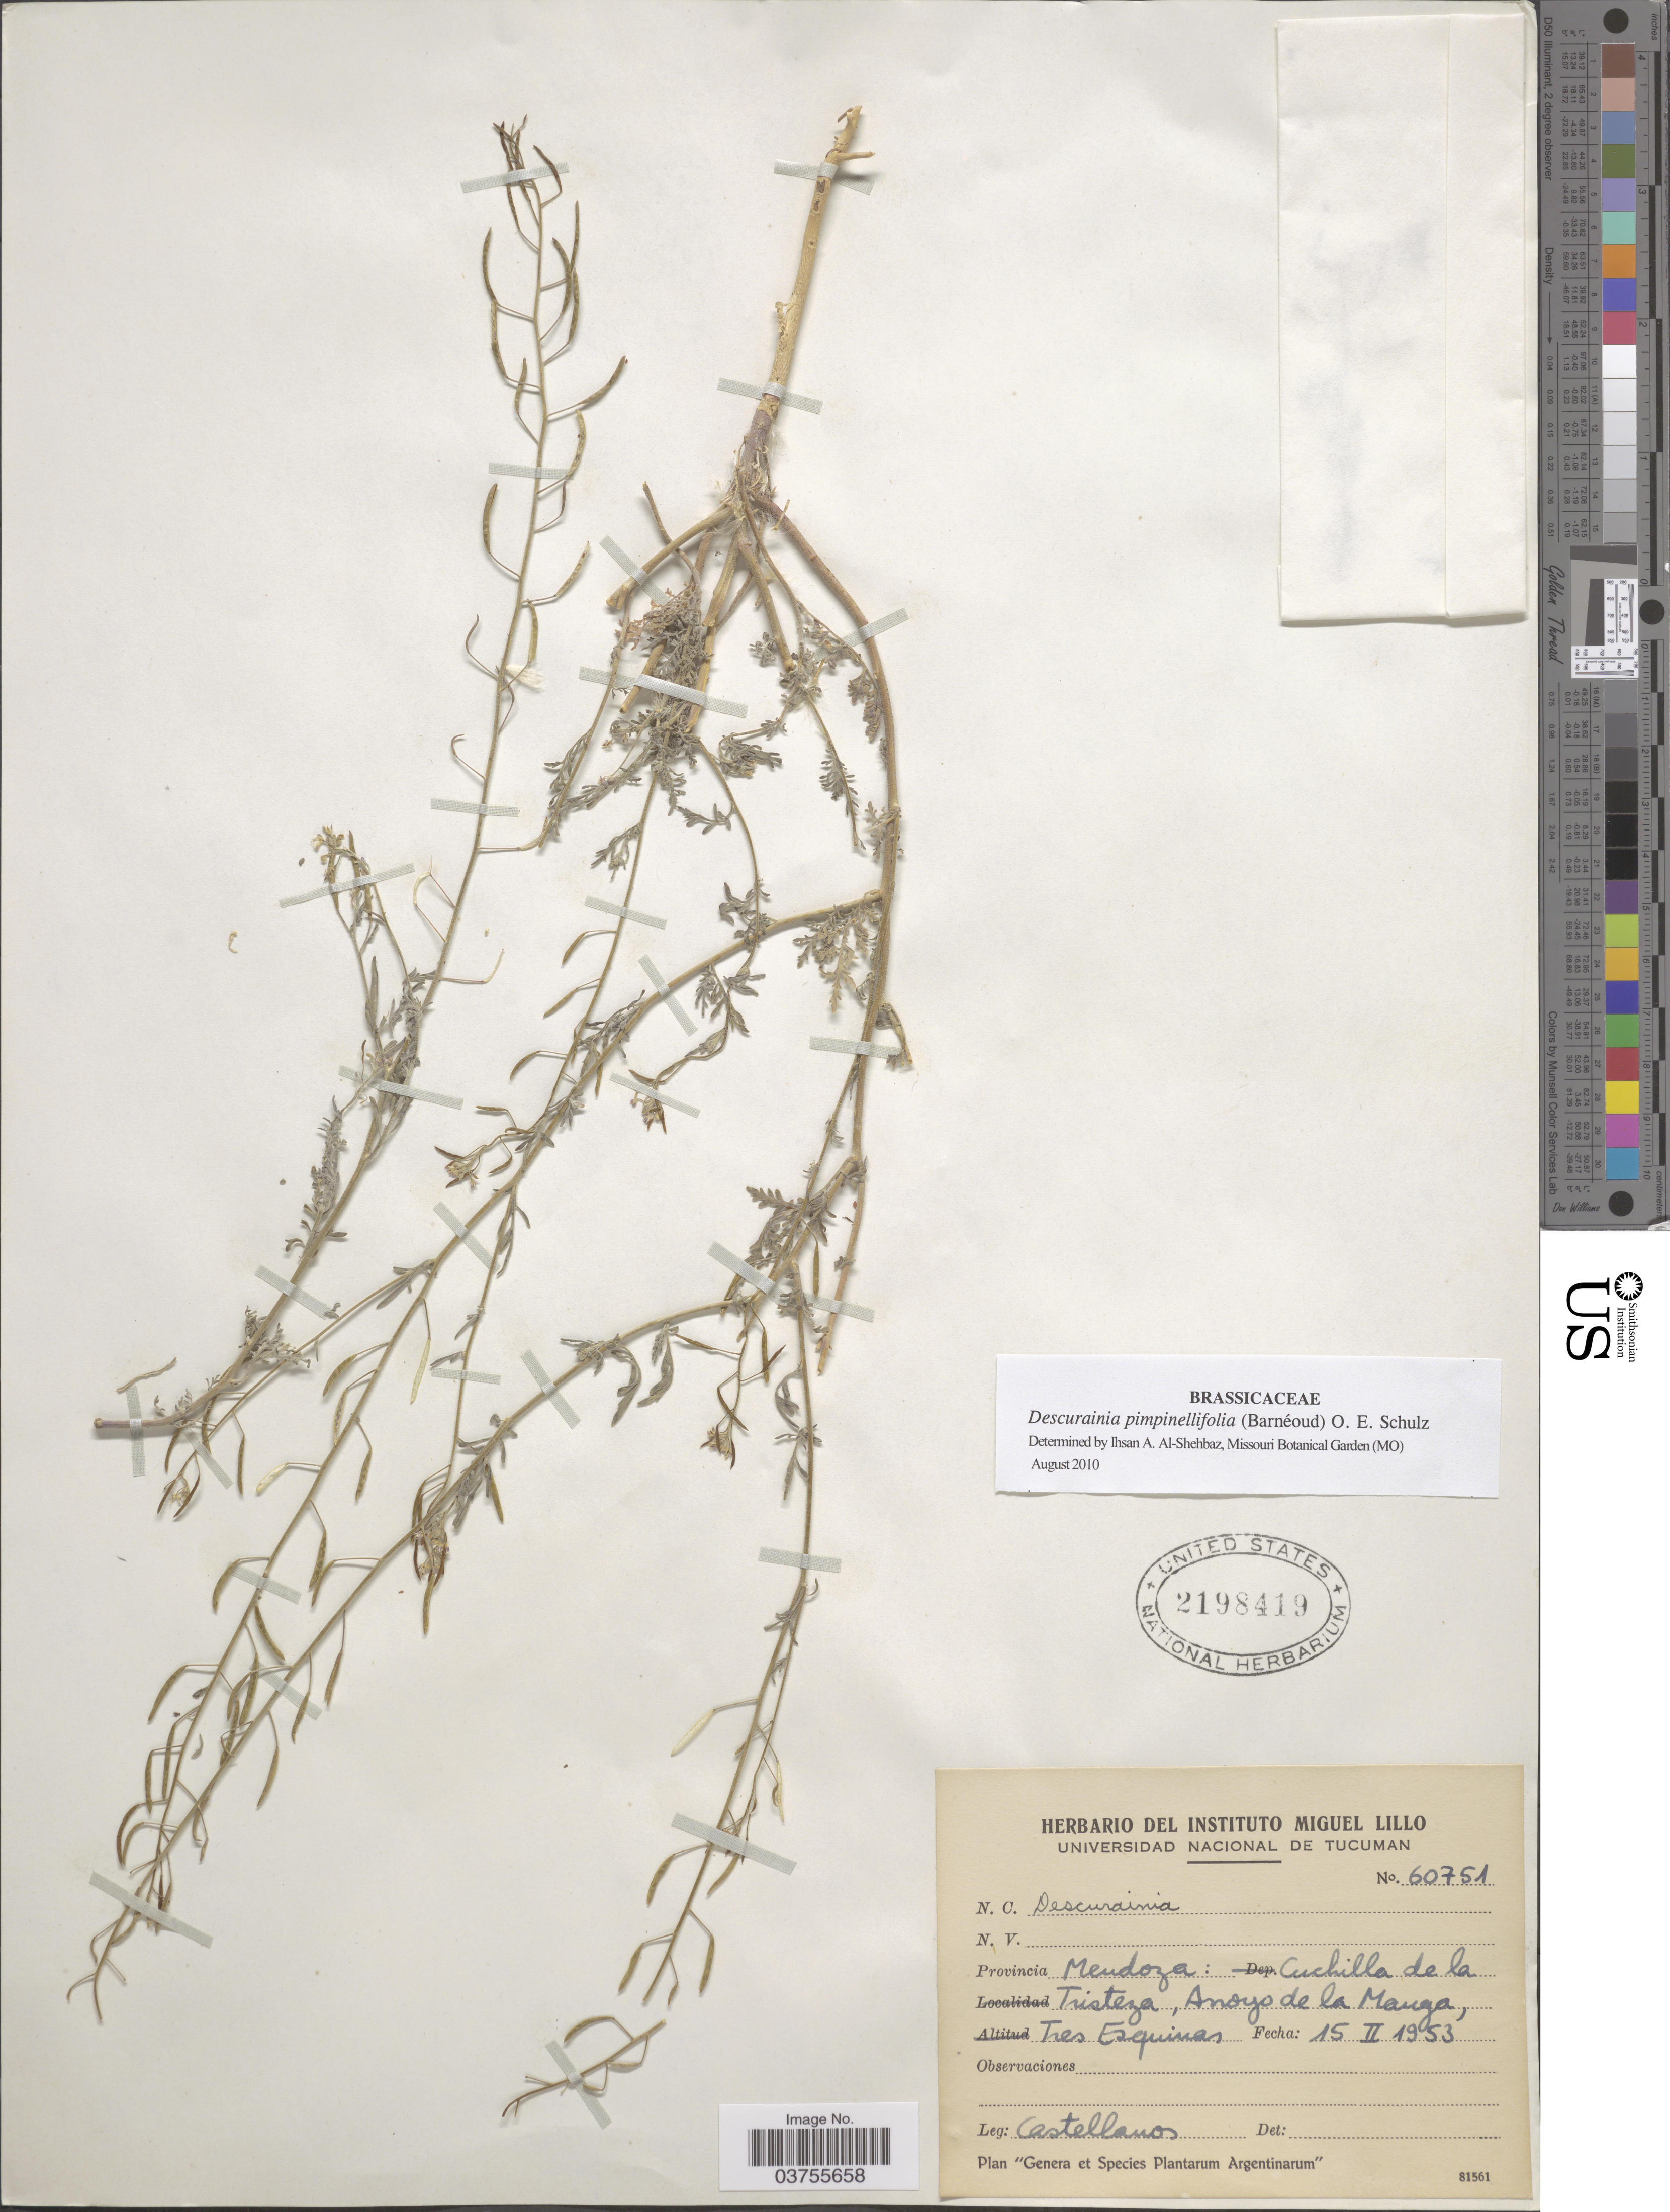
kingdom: Plantae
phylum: Tracheophyta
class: Magnoliopsida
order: Brassicales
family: Brassicaceae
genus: Descurainia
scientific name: Descurainia pimpinellifolia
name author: (Barnéoud & C.A. Mey.) O.E. Schulz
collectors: -- Castellanos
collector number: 60751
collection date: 1953-02-15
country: Argentina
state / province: Mendoza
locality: Cuchilla de la Tristeza, Arroyo de la Manga, Tres Esquinas.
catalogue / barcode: US 2198419